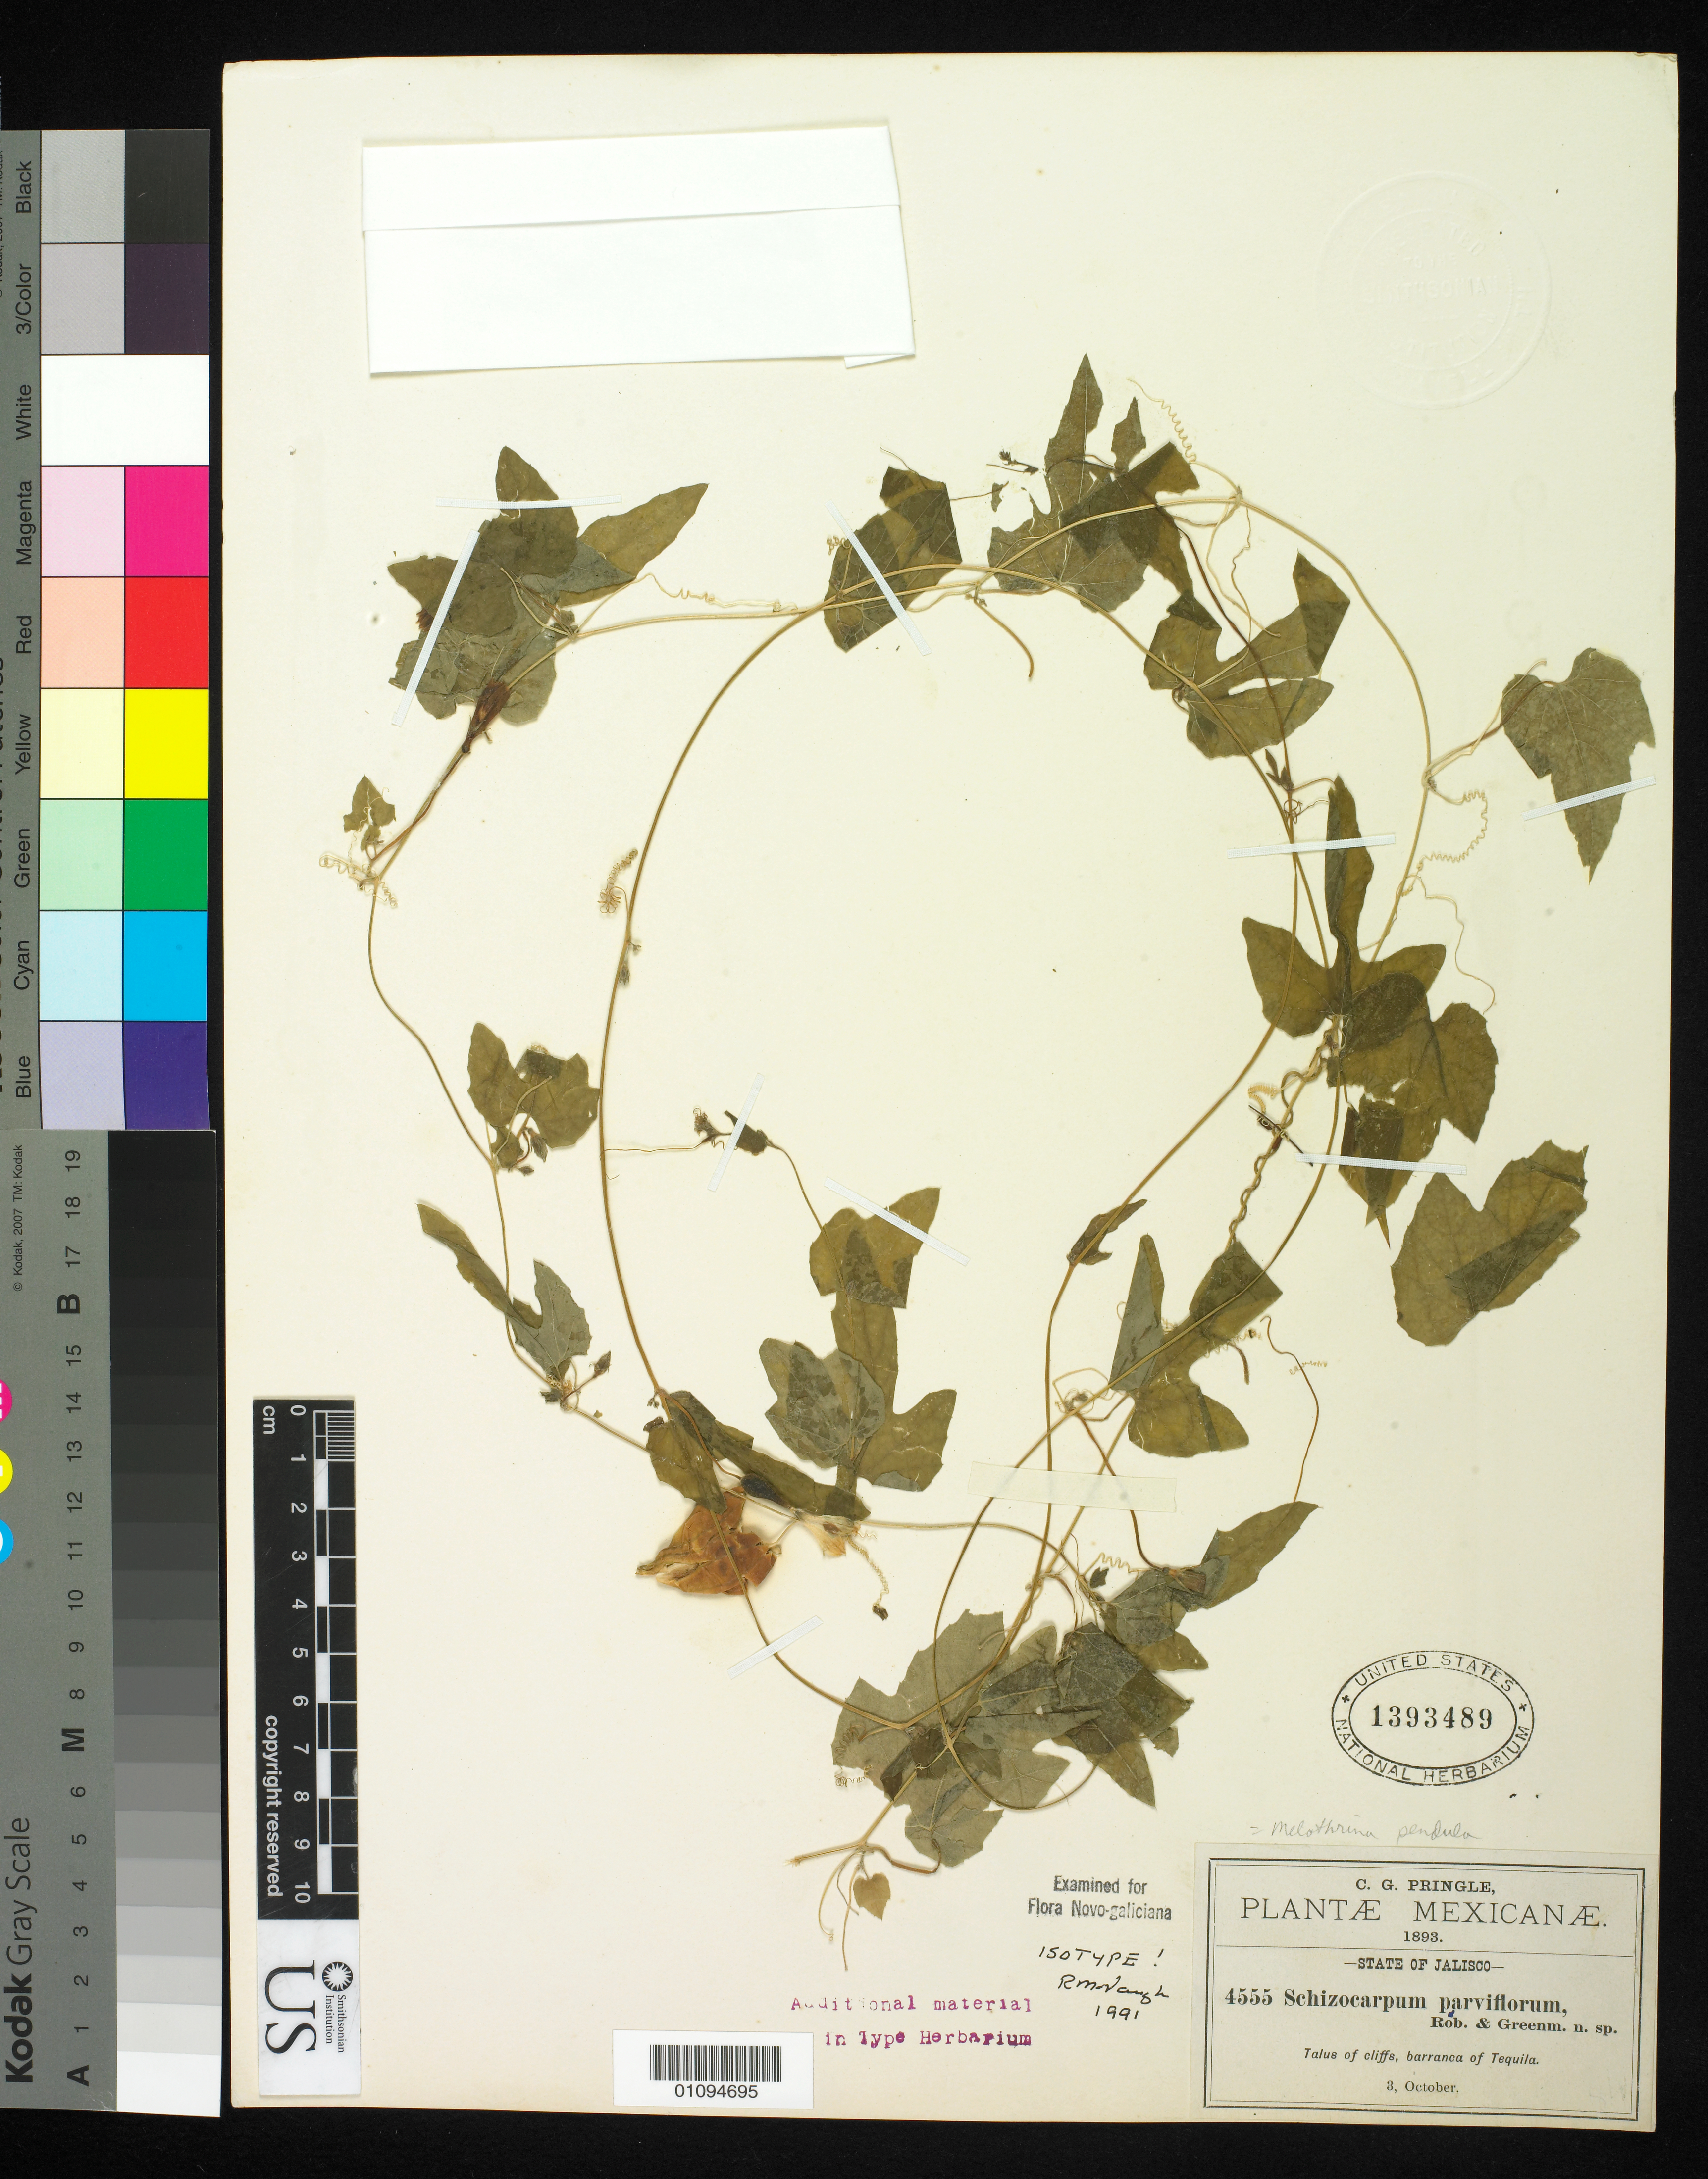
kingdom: Plantae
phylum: Tracheophyta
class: Magnoliopsida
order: Cucurbitales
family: Cucurbitaceae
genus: Schizocarpum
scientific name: Schizocarpum parviflorum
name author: B.L. Rob. & Greenm.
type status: Isotype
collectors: C. G. Pringle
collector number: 4555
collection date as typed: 03 Oct 1893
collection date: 1893-10-03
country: Mexico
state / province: Jalisco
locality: Tequila.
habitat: Talus of cliffs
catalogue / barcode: US 1393489